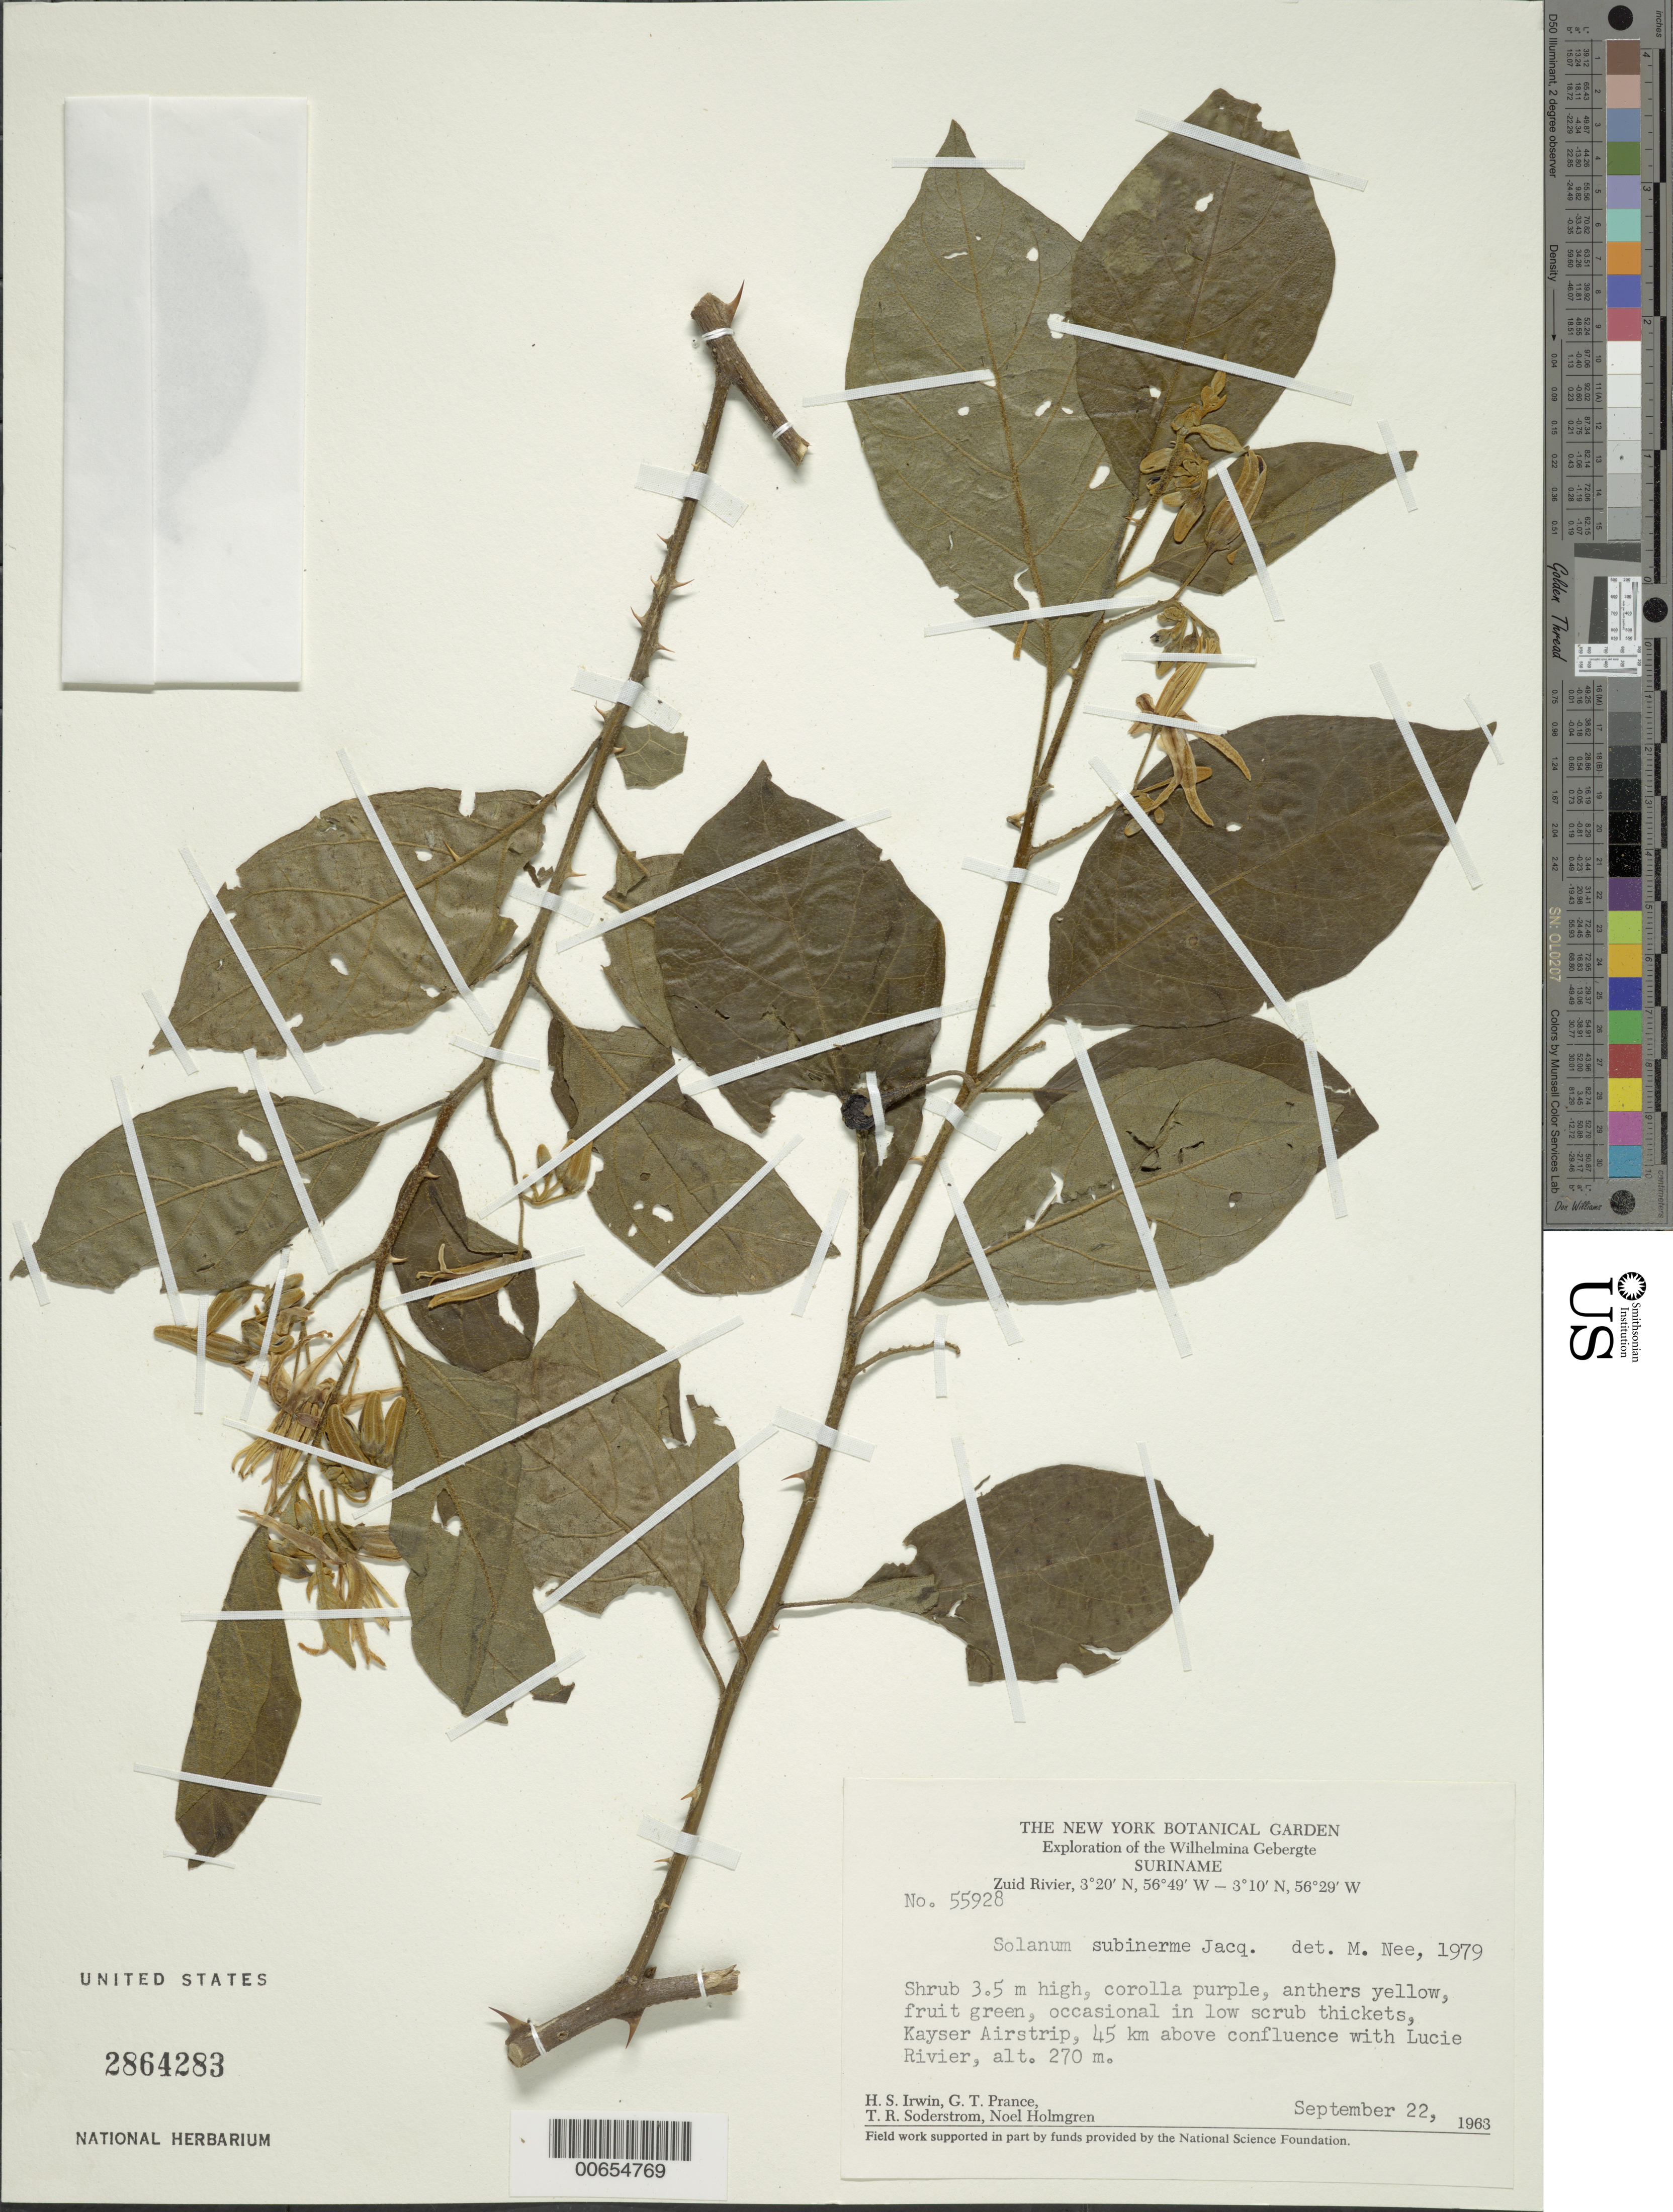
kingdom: Plantae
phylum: Tracheophyta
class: Magnoliopsida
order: Solanales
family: Solanaceae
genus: Solanum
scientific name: Solanum subinerme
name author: Jacq.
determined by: Nee, Michael H.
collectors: H. Irwin, G. T. Prance, T. R. Soderstrom & N. H. Holmgren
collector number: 55928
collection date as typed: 9 Sep 1963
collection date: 1963-09-09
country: Suriname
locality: Kayser Airstrip, Zuid River, 45 km above confl. with Lucie R., Wilhelmina Gebergte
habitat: Low scrub thickets.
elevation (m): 270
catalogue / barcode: US 2864283